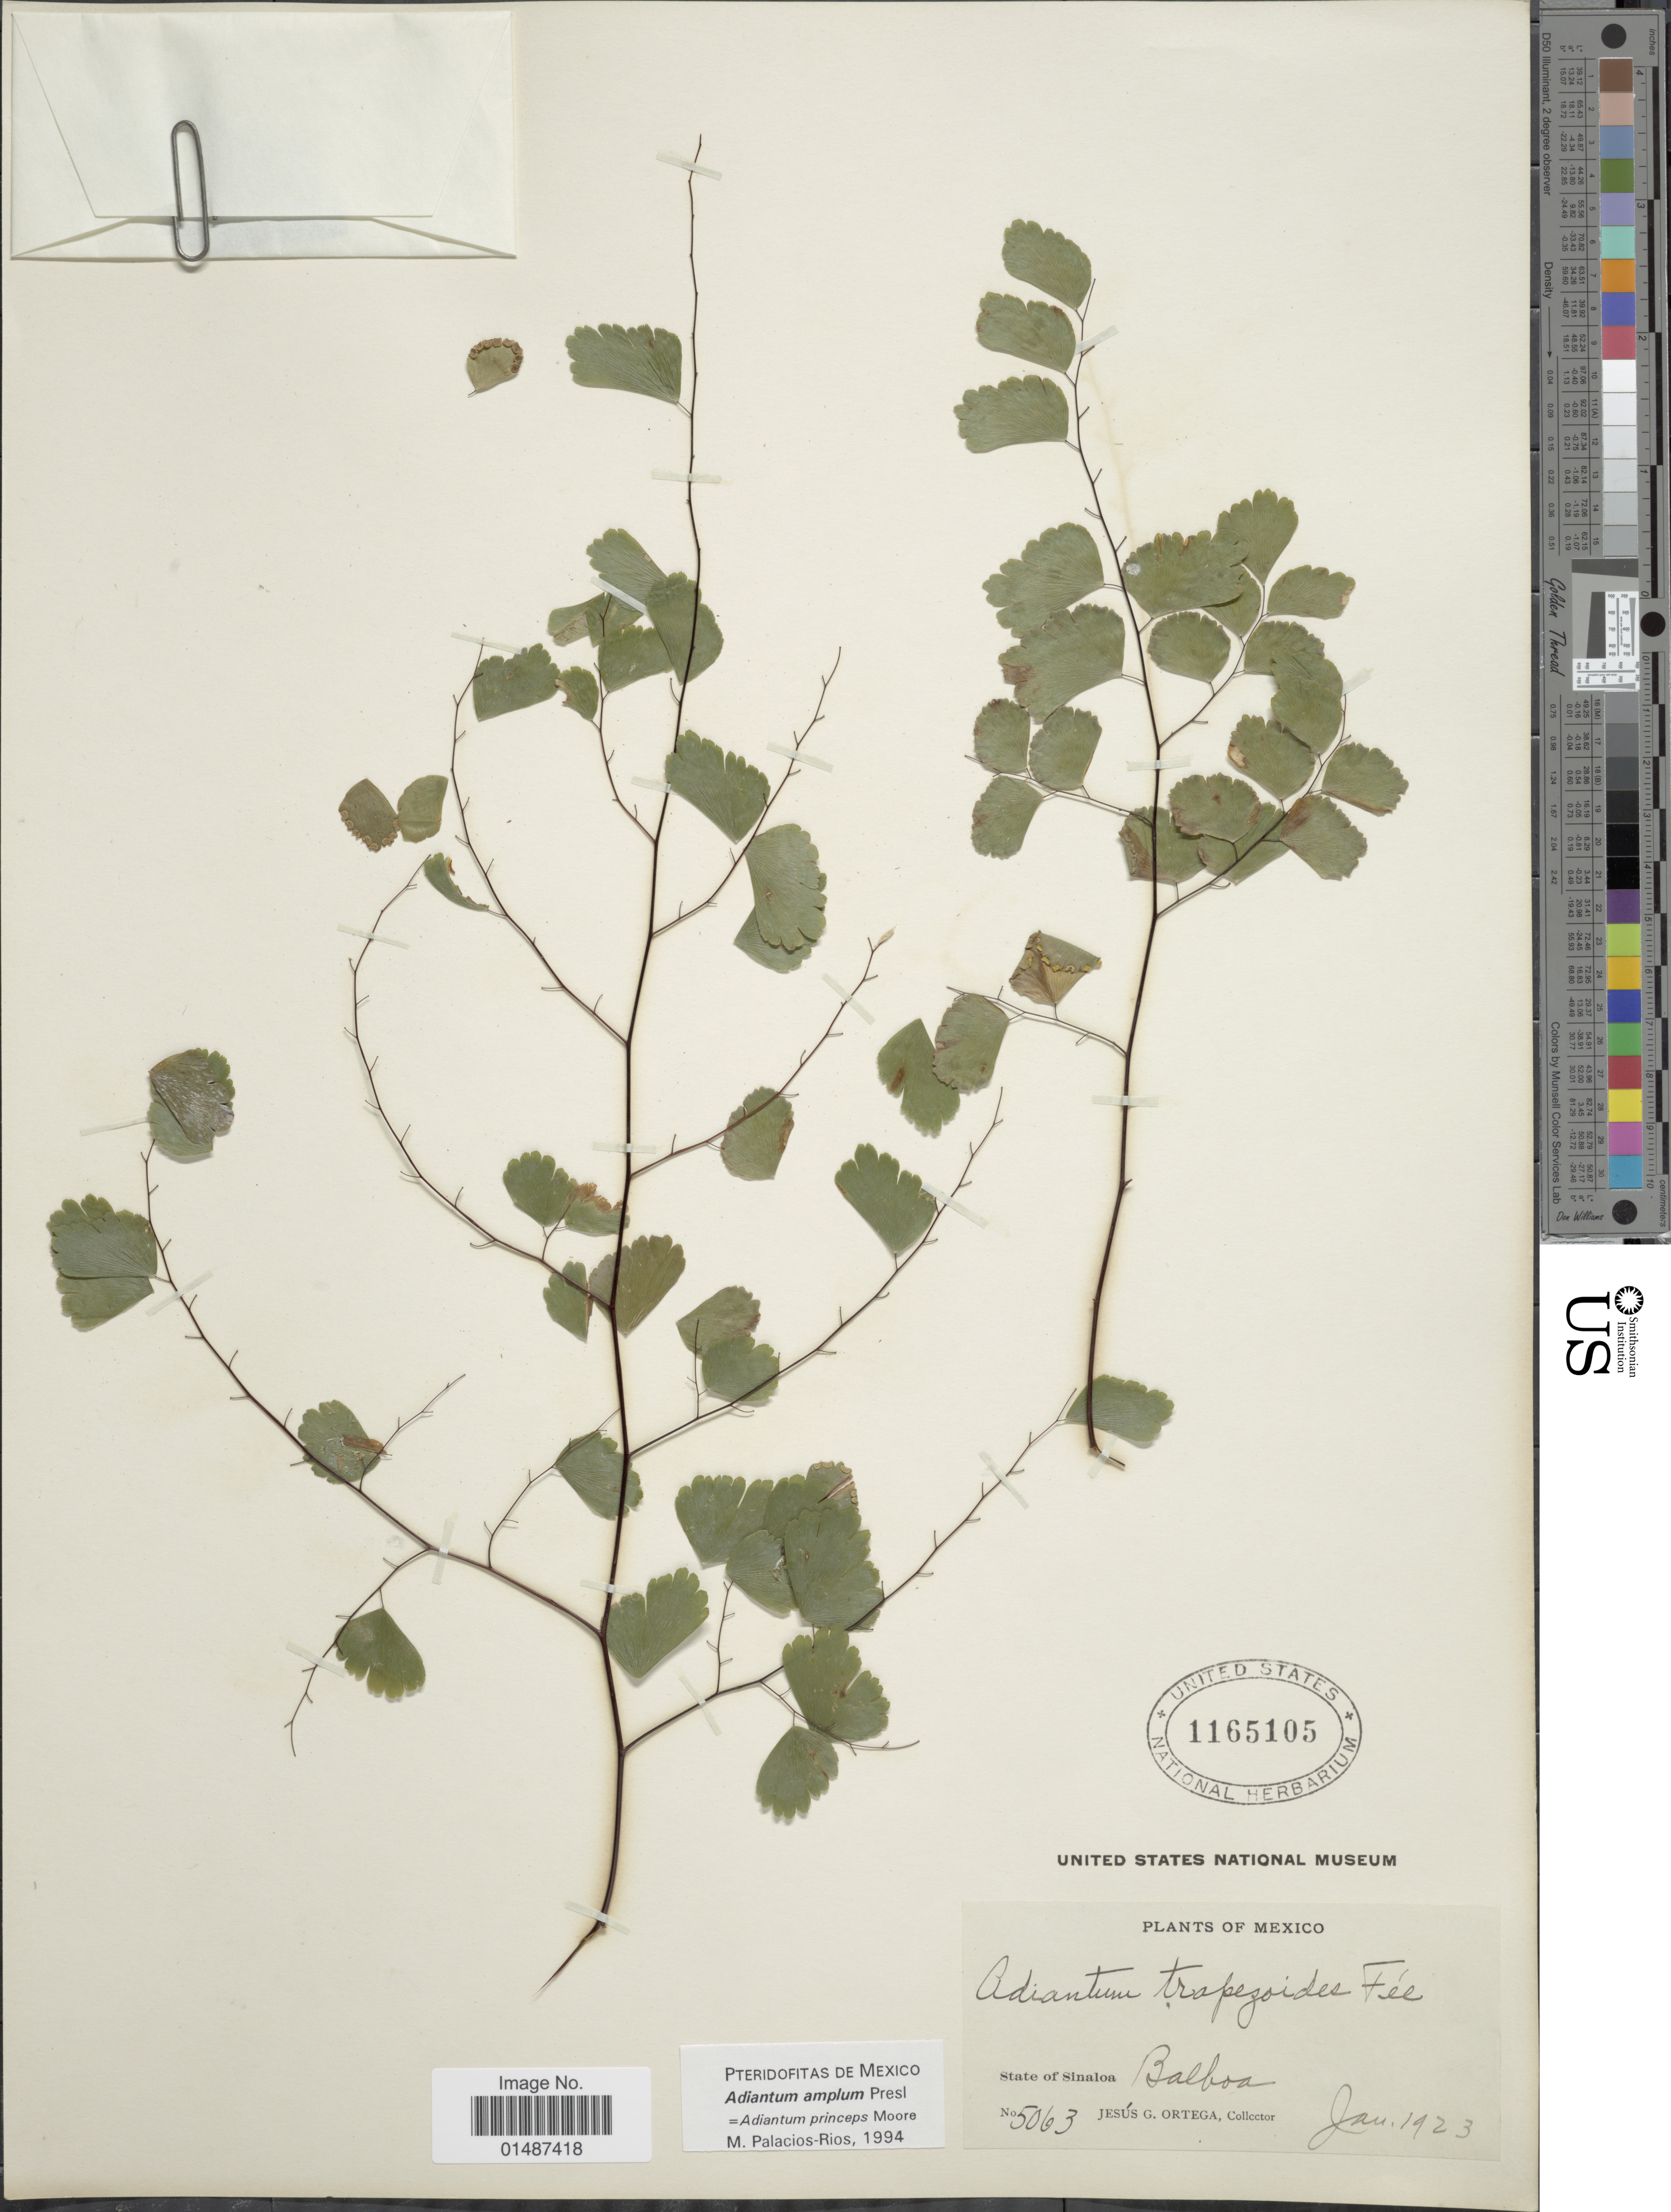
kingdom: Plantae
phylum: Tracheophyta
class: Polypodiopsida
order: Polypodiales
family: Pteridaceae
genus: Adiantum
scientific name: Adiantum amplum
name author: C. Presl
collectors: J. Ortega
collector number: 5063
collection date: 1923-01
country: Mexico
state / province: Sinaloa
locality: Balboa.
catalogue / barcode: US 1165105